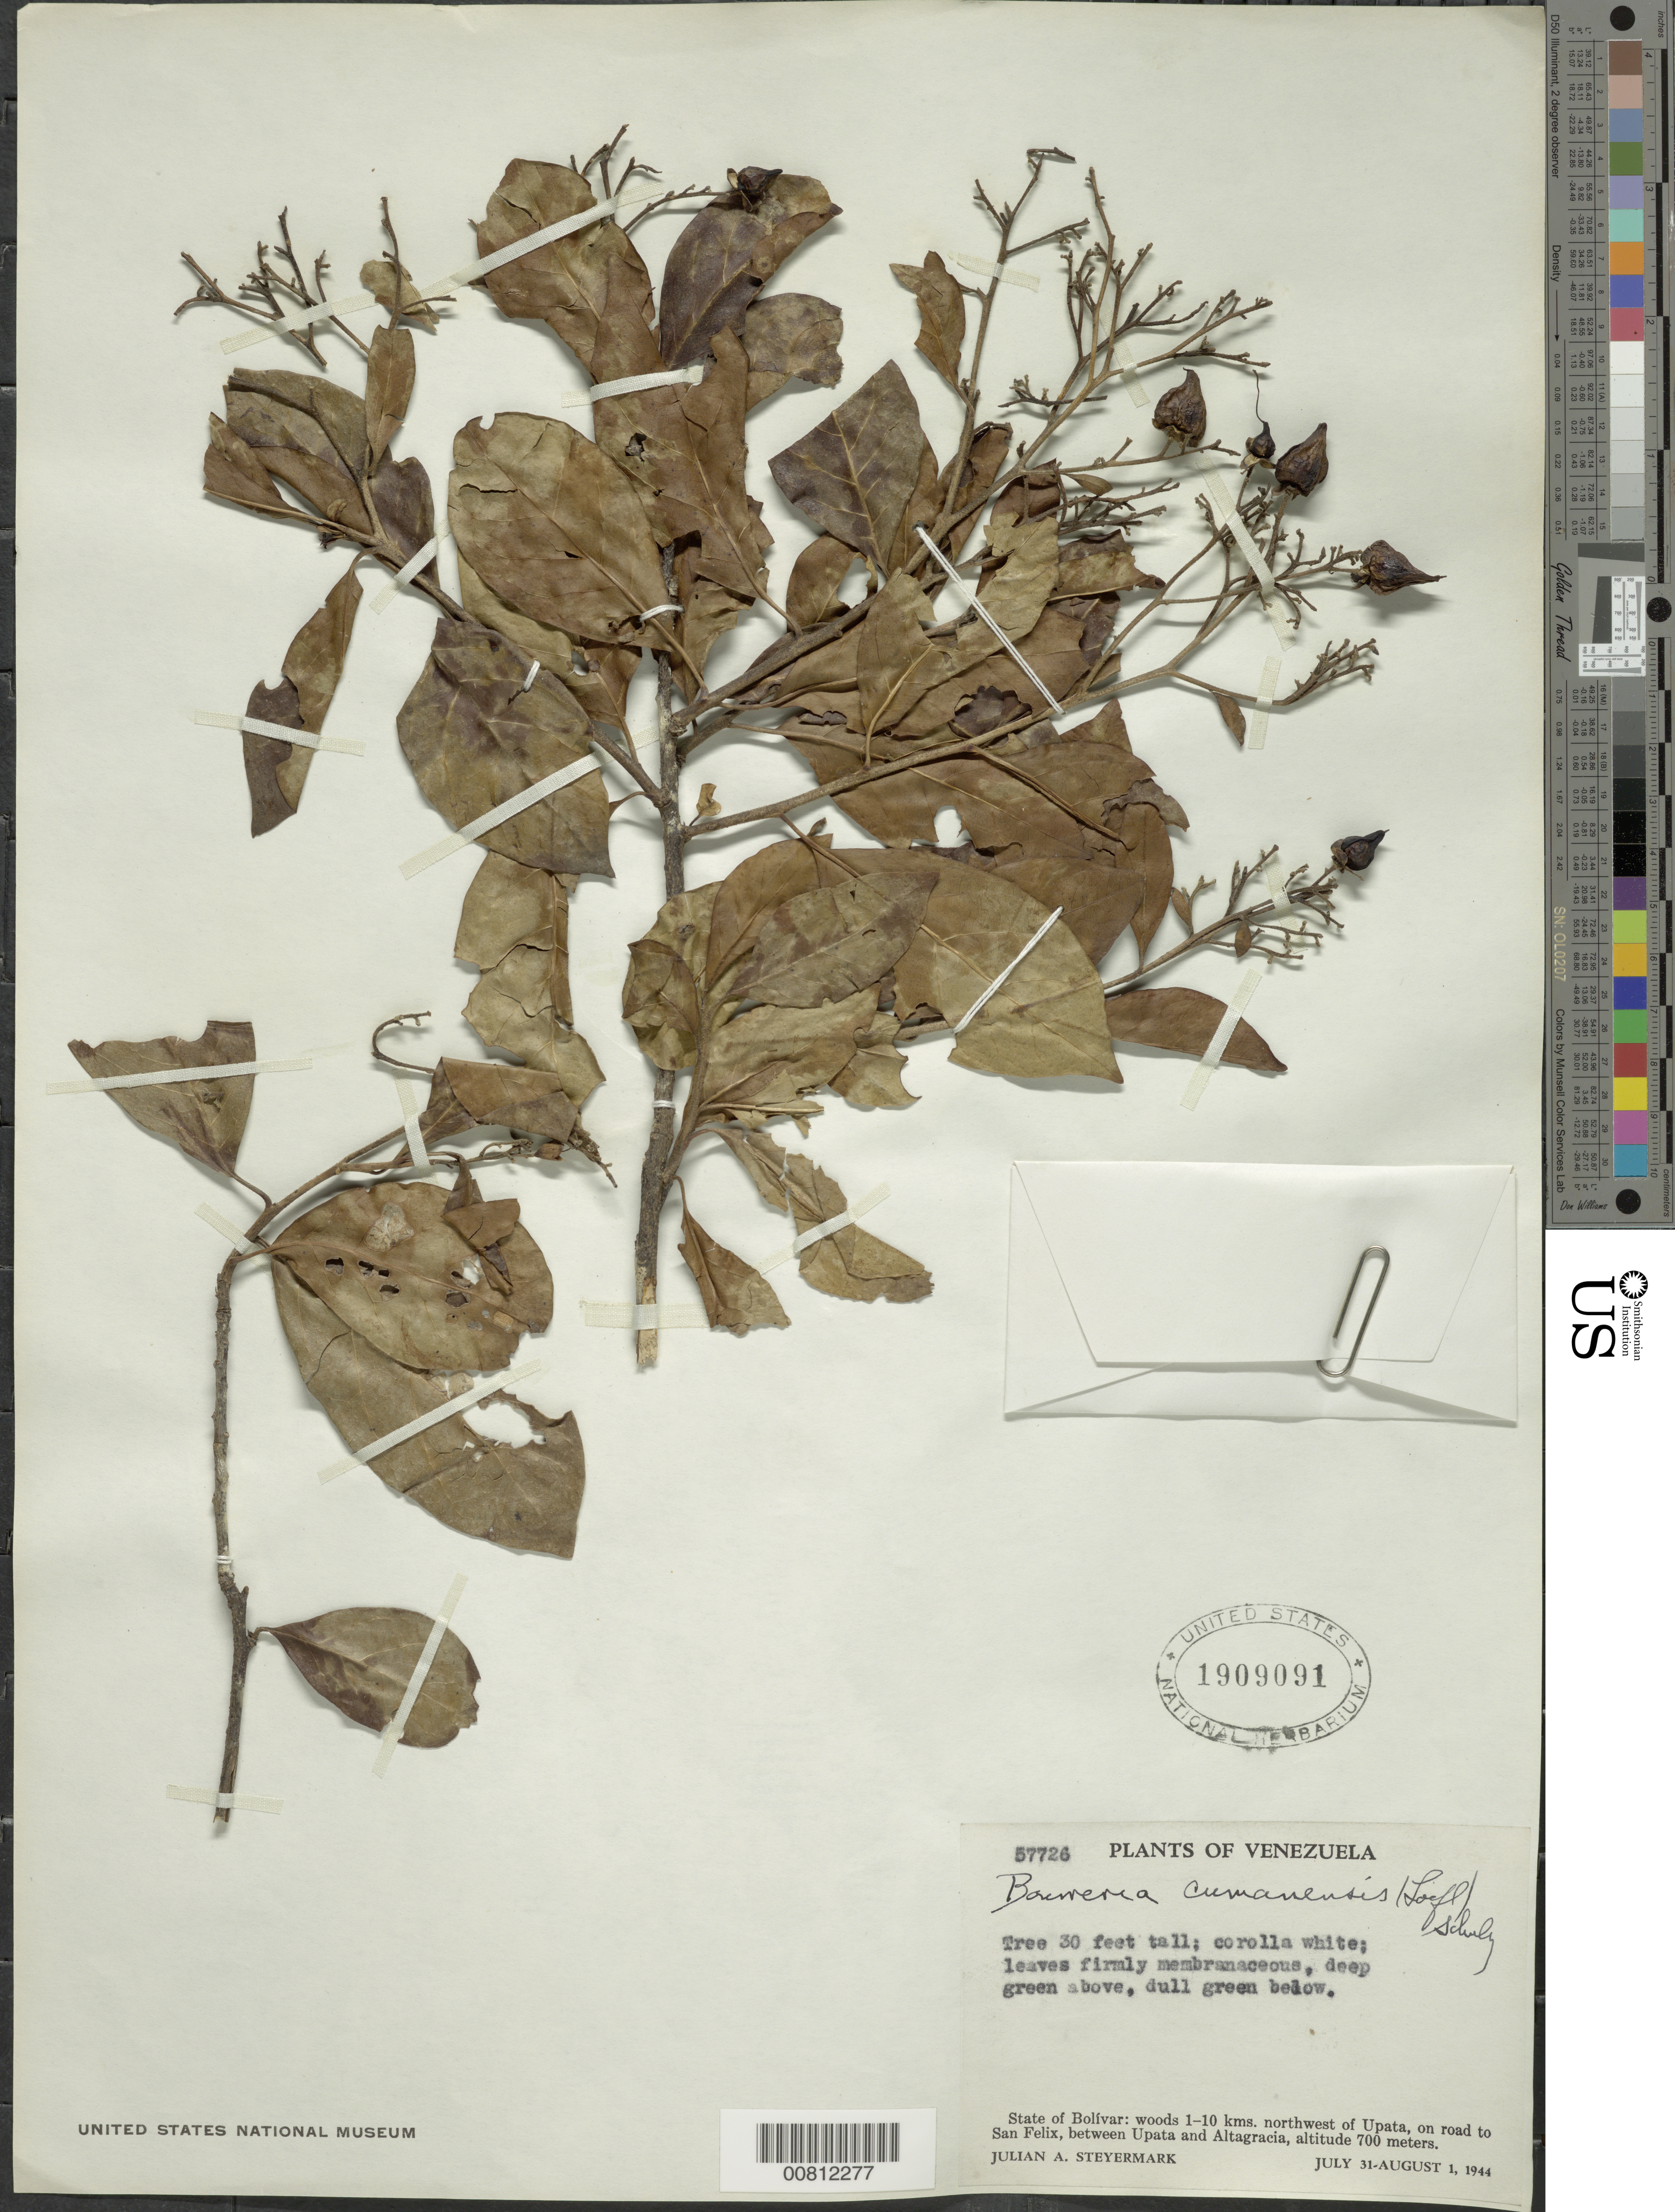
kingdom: Plantae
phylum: Tracheophyta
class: Magnoliopsida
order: Boraginales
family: Ehretiaceae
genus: Bourreria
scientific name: Bourreria cumanensis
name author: (Loefl.) O.E. Schulz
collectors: J. Steyermark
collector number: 57726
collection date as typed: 31-Jul-44 to 1-Aug-44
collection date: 1944-07-31/1944-08-01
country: Venezuela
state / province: Bolívar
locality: Upata, 1-10 km NW of on road to San Felix, between Upata and Altagracia; Rio Upata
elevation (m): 700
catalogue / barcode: US 1909091